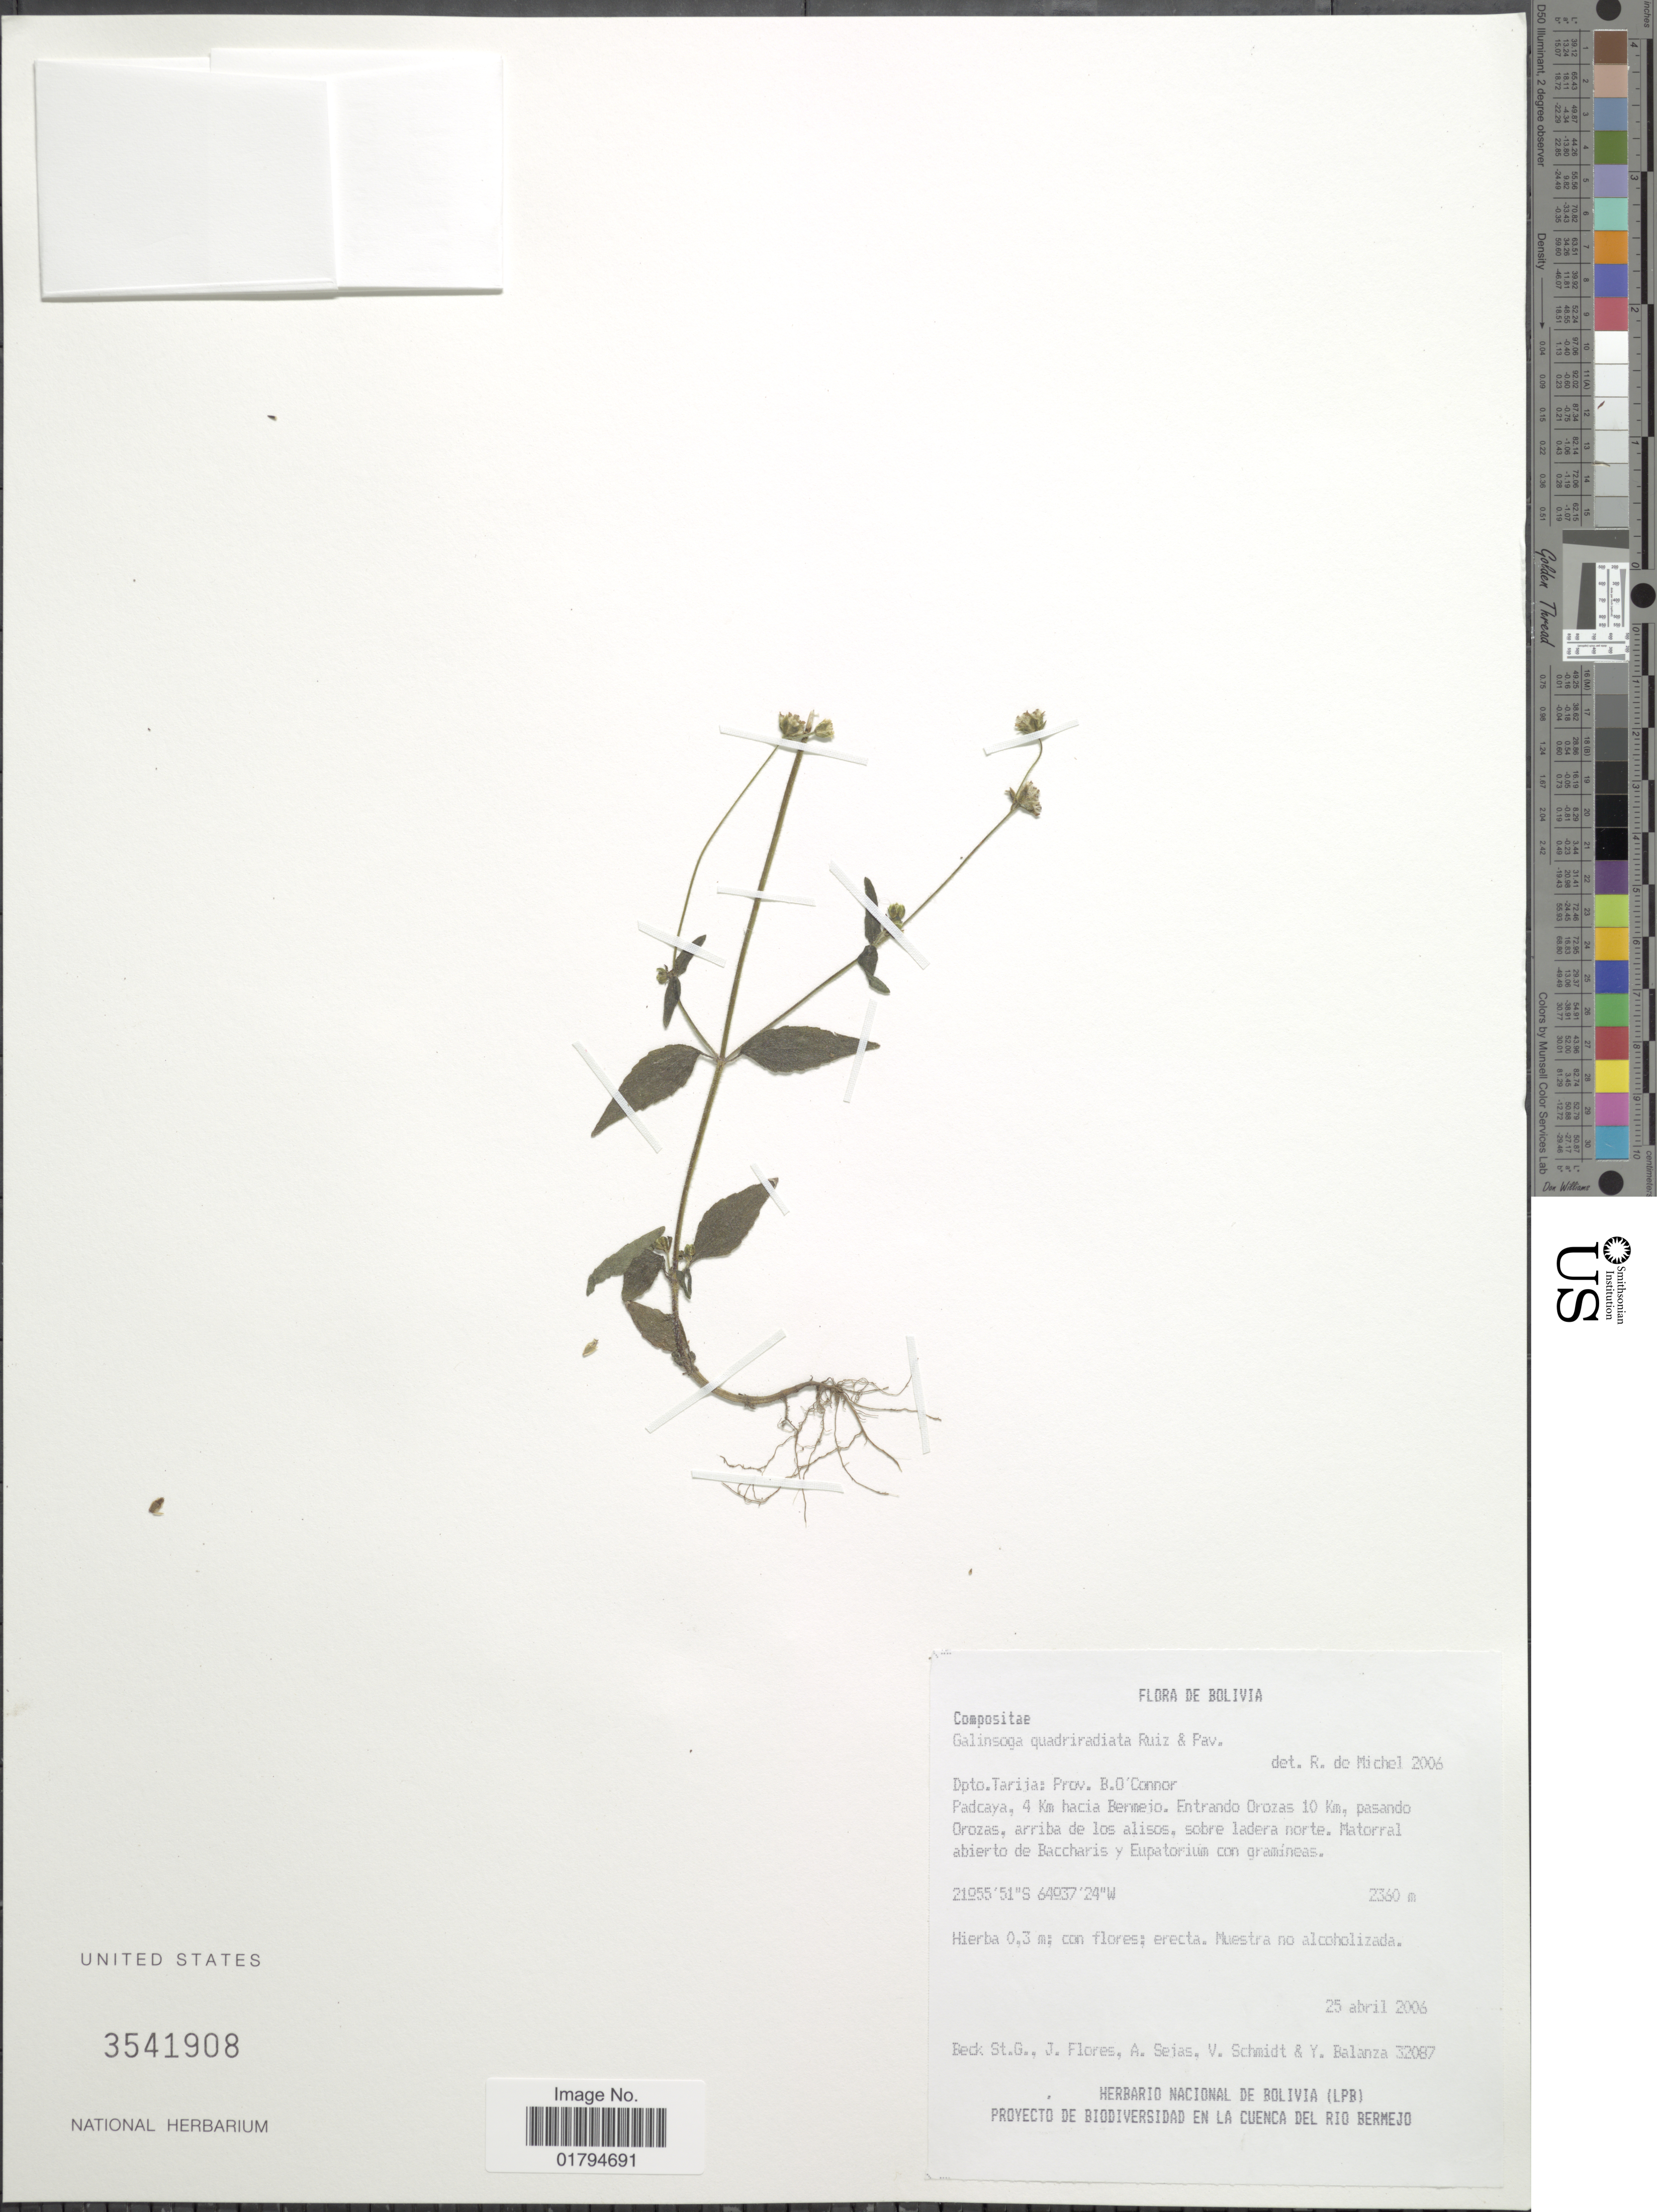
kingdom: Plantae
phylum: Tracheophyta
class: Magnoliopsida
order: Asterales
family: Asteraceae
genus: Galinsoga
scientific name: Galinsoga quadriradiata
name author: Ruiz & Pav.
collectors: S. G. Beck, J. Flores, A. Seias, V. Schmidt & Y. Balanza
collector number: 32087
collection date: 2006-04-25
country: Bolivia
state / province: Tarija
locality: Prov. B. O'Connor. padcaya 4 km hacia Bermejo. Entrando Orozas 10 km. pasando Orozas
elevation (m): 2360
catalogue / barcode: US 3541908